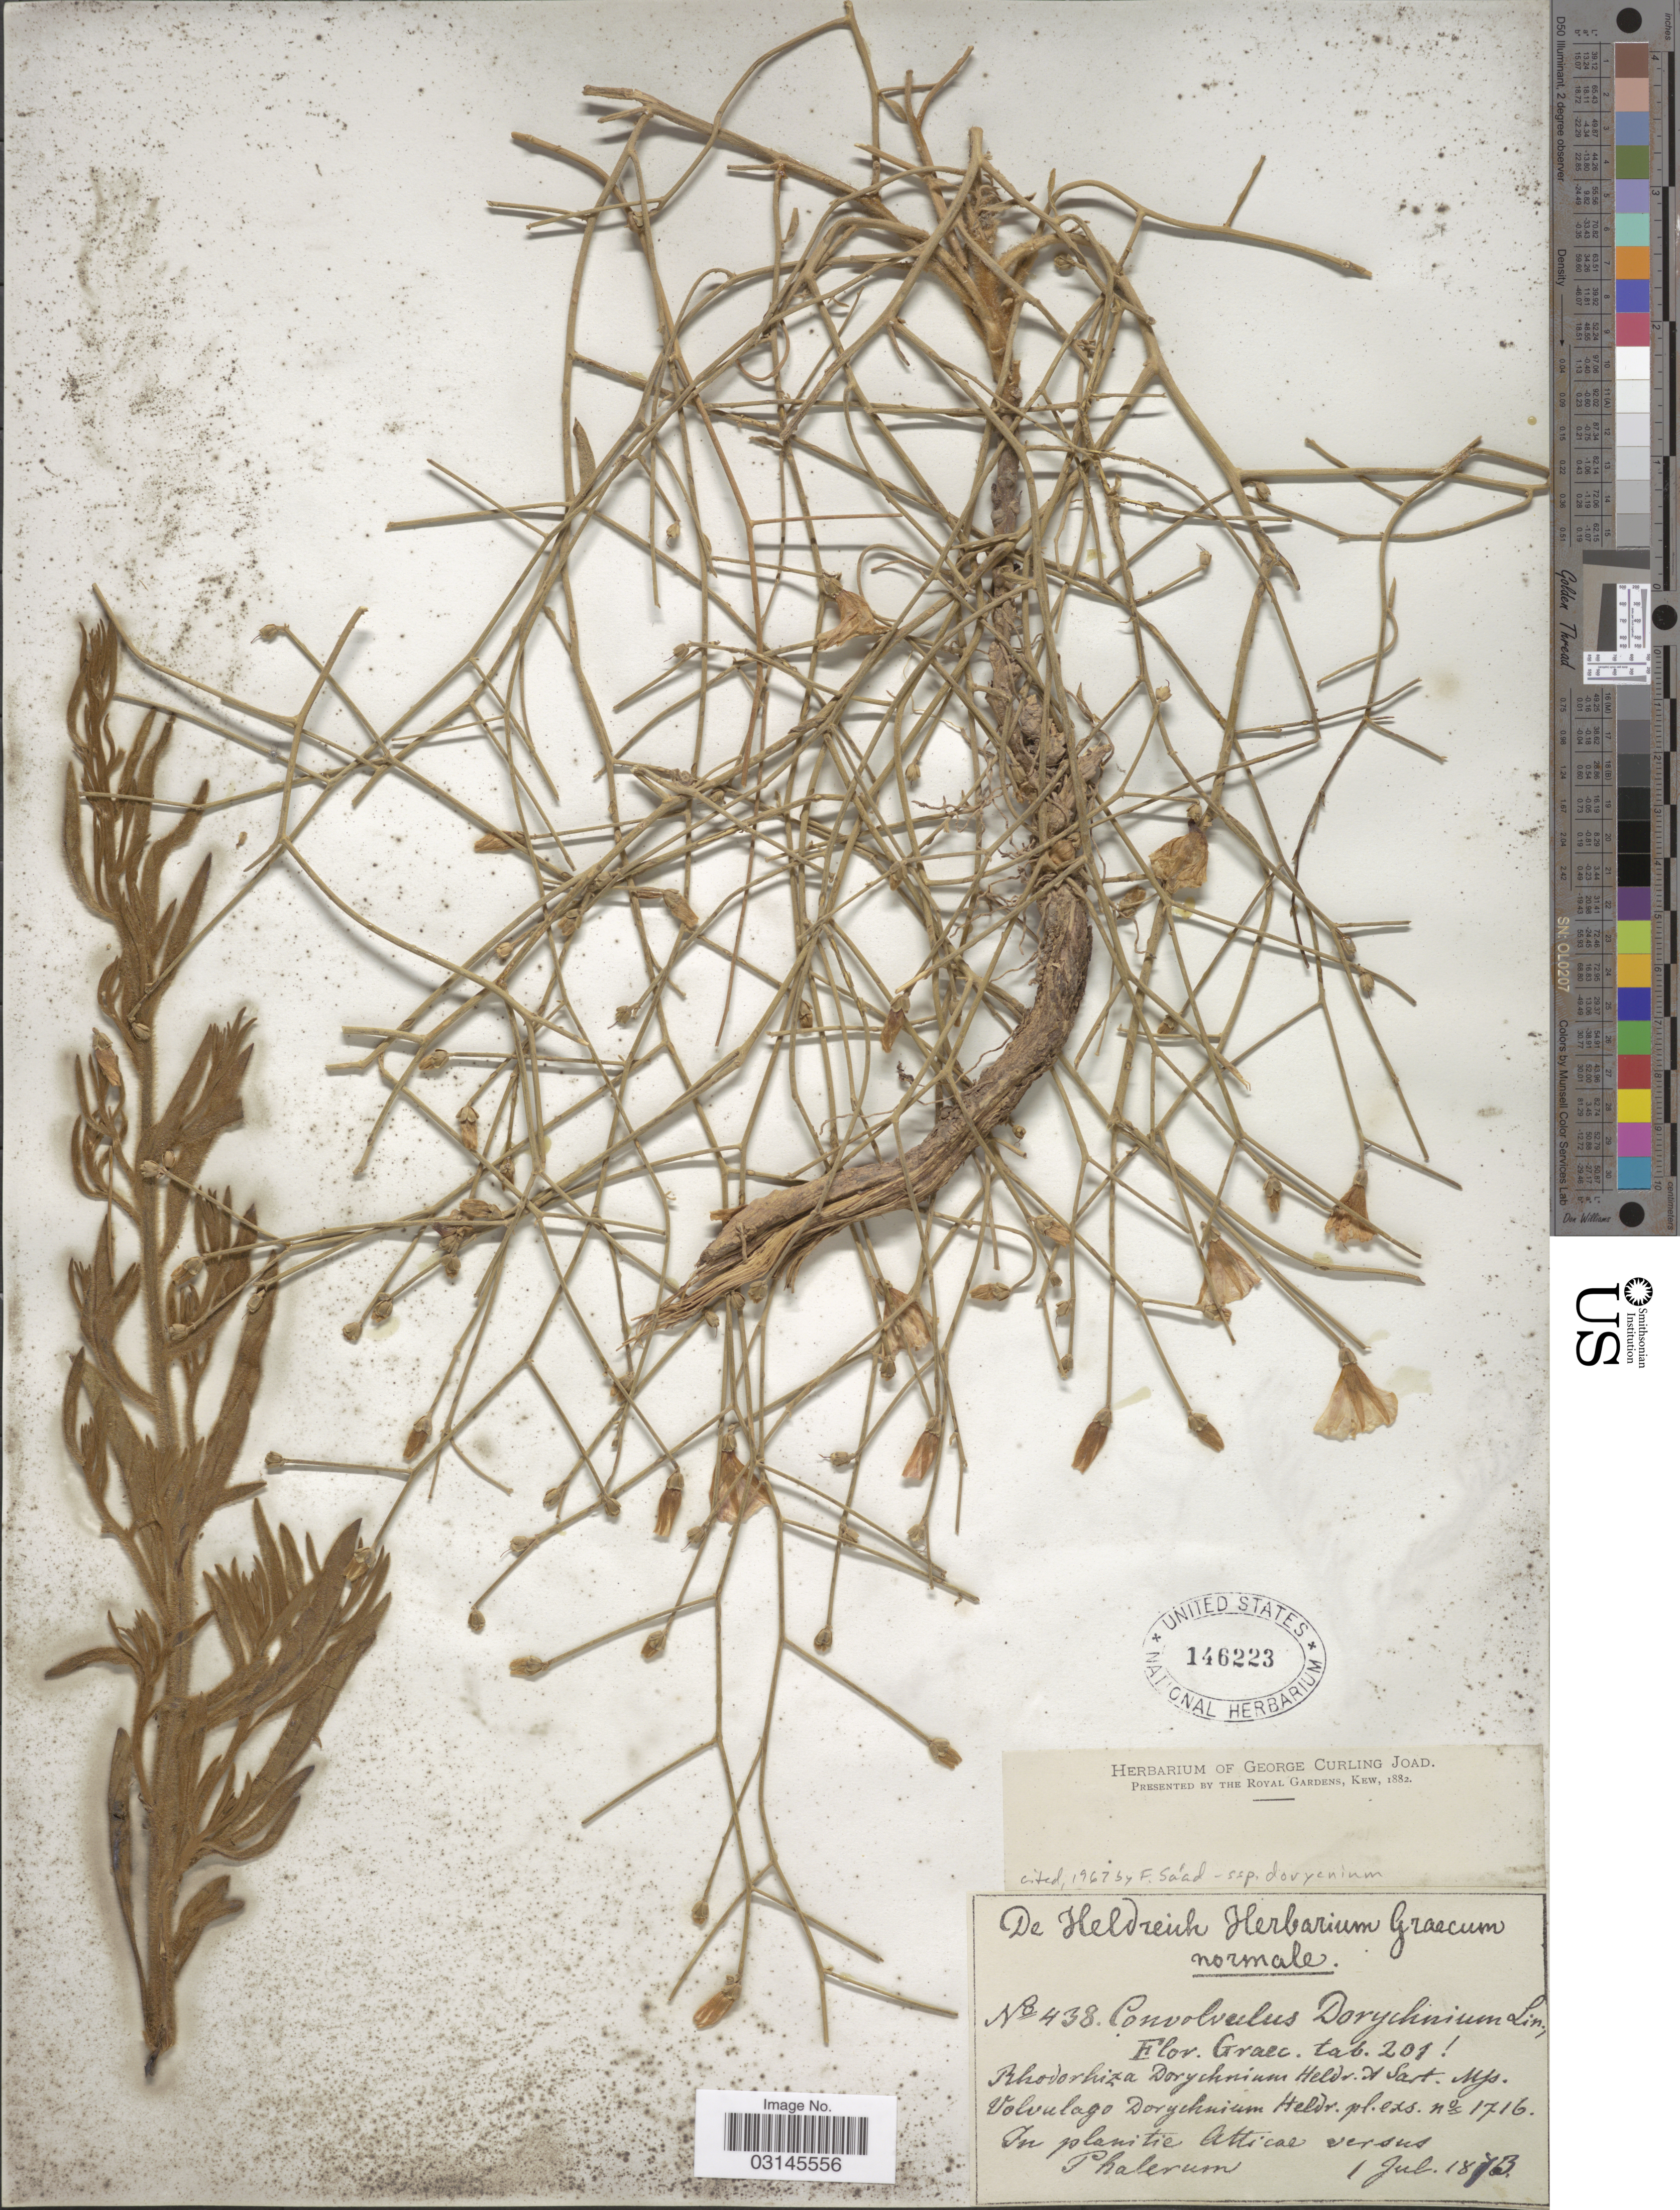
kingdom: Plantae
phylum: Tracheophyta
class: Magnoliopsida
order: Solanales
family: Convolvulaceae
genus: Convolvulus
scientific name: Convolvulus dorycnium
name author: L.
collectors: -. De Heldreich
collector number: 438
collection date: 1873-07-01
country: Greece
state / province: Attica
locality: In planitie Atticae versus Phalerum.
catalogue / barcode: US 146223